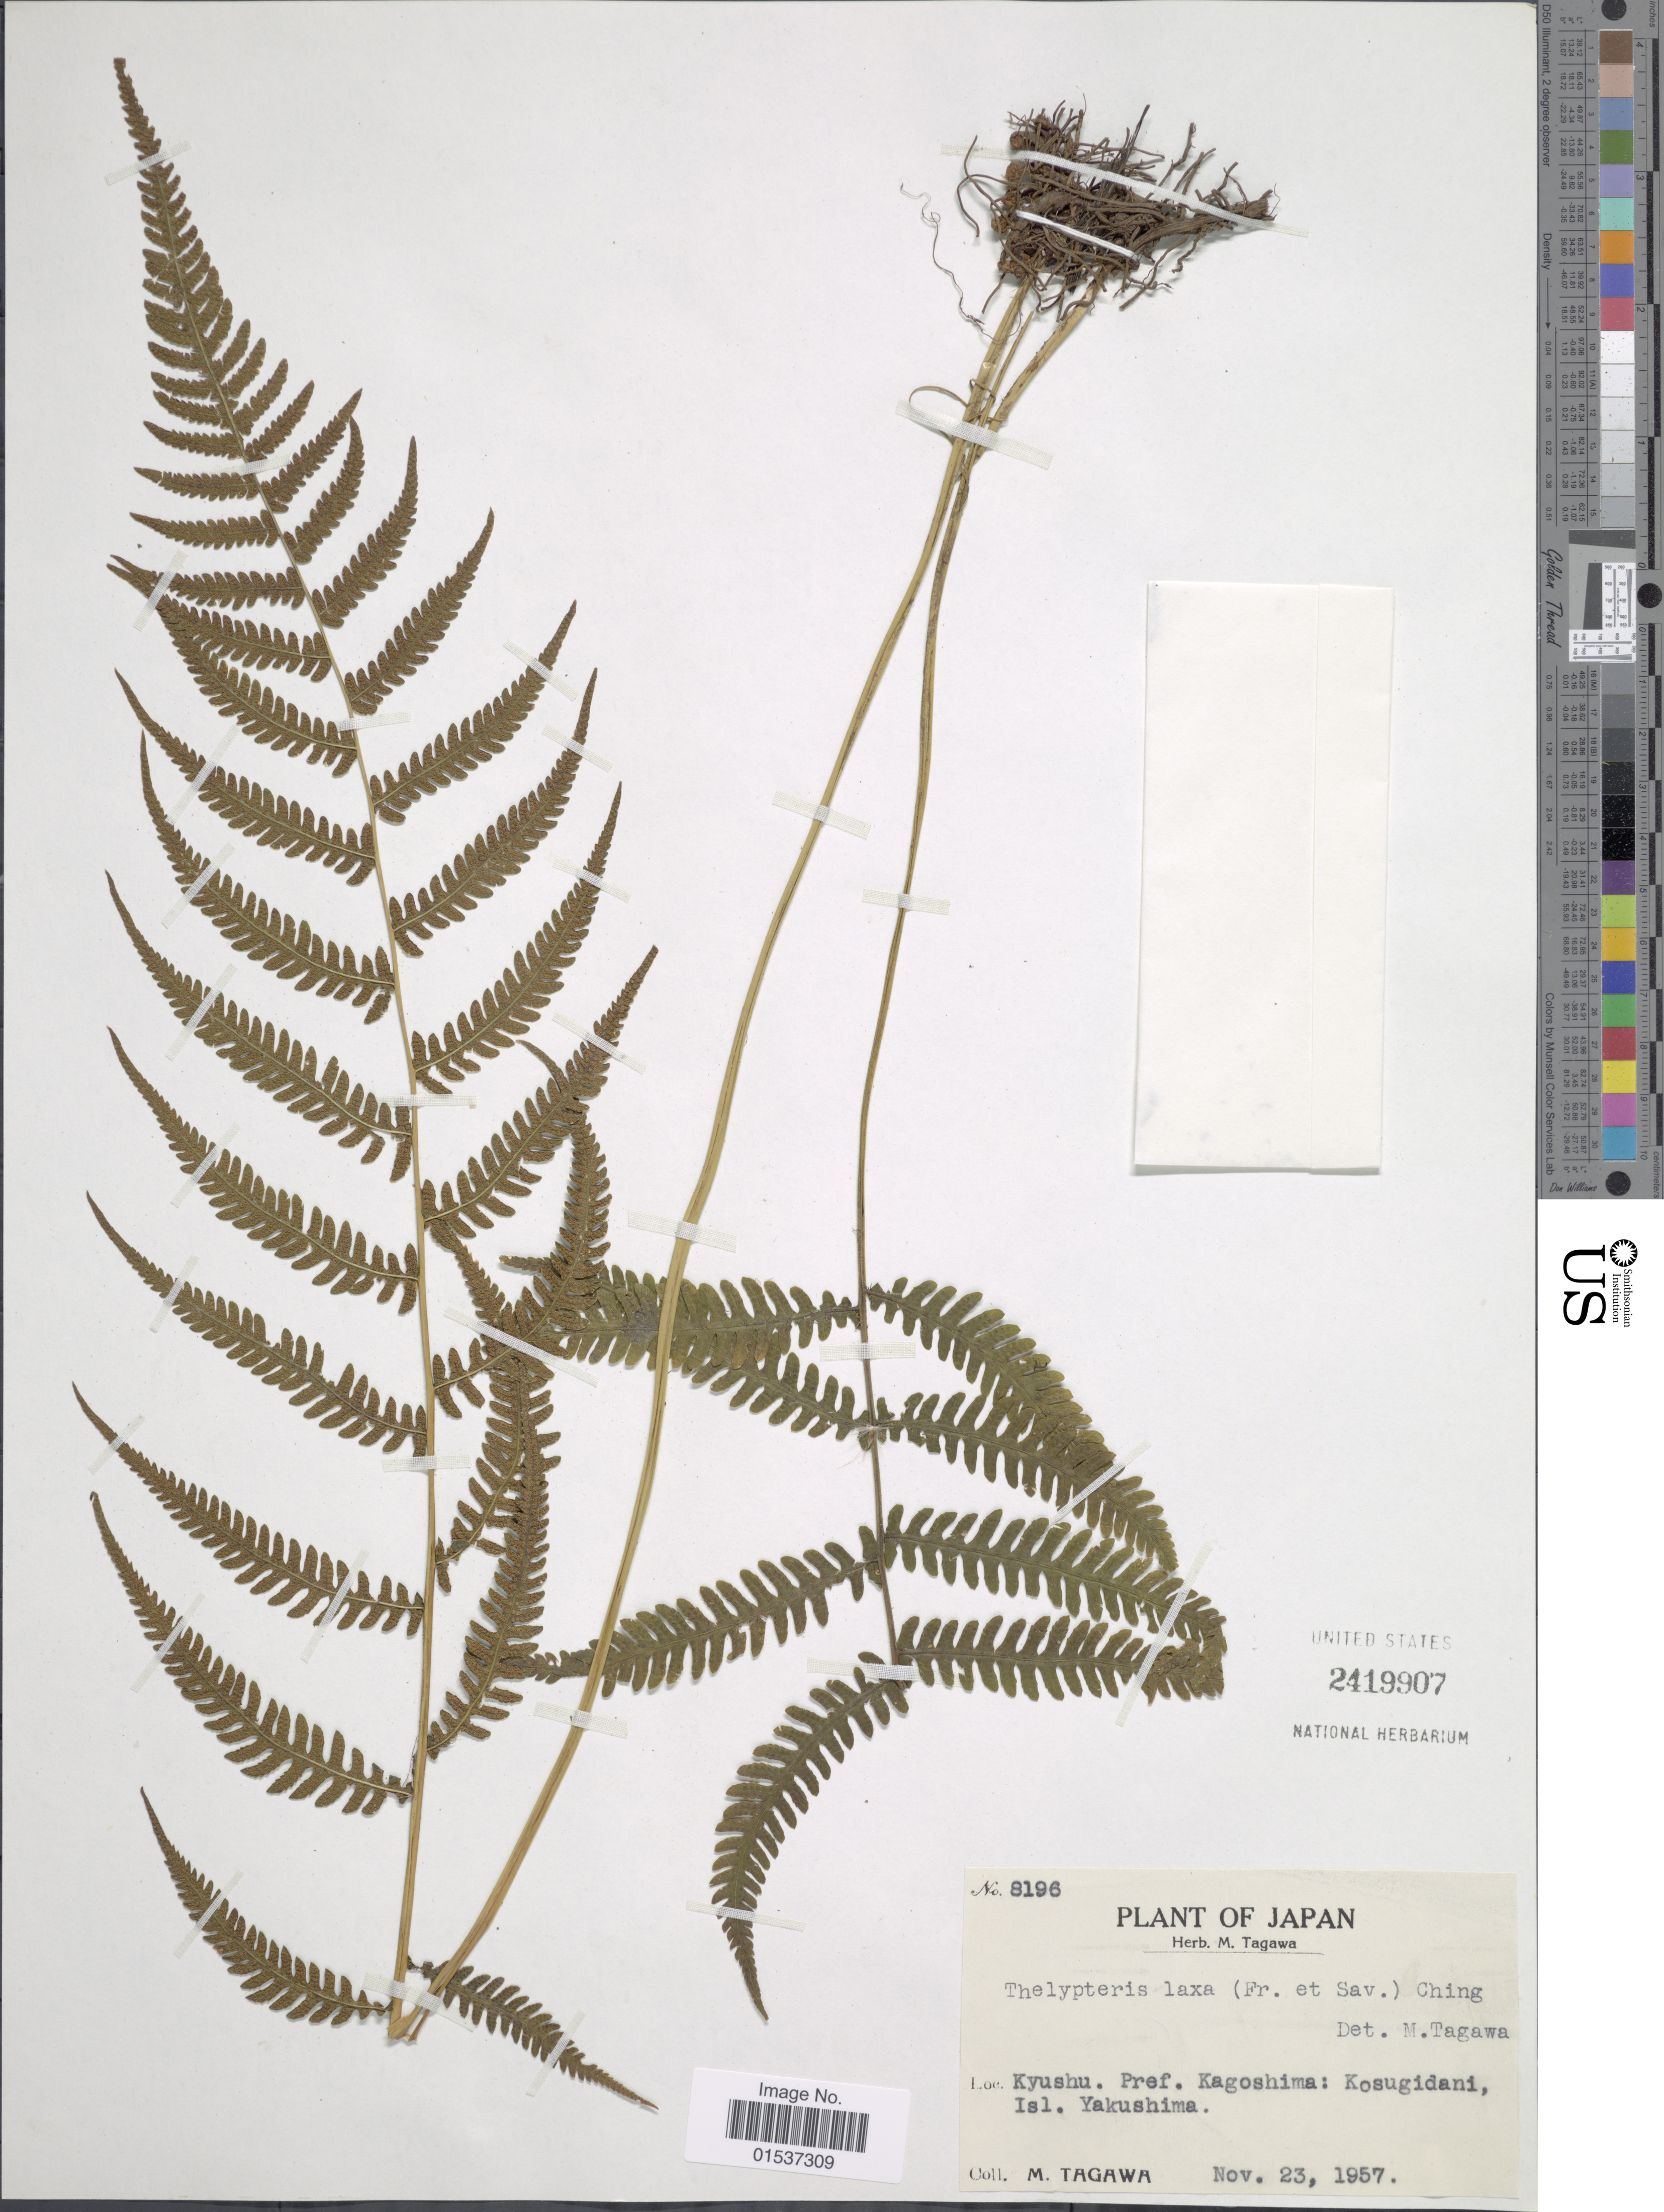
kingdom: Plantae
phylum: Tracheophyta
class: Polypodiopsida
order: Polypodiales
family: Thelypteridaceae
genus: Metathelypteris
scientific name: Metathelypteris laxa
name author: (Franch. & Sav.) Ching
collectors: M. Tagawa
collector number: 8196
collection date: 1957-11-23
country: Japan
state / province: Kagosima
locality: Kyushu, Pref. Kagoshima: Kosugidani Isl. Yakushima,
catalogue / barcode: US 2419907